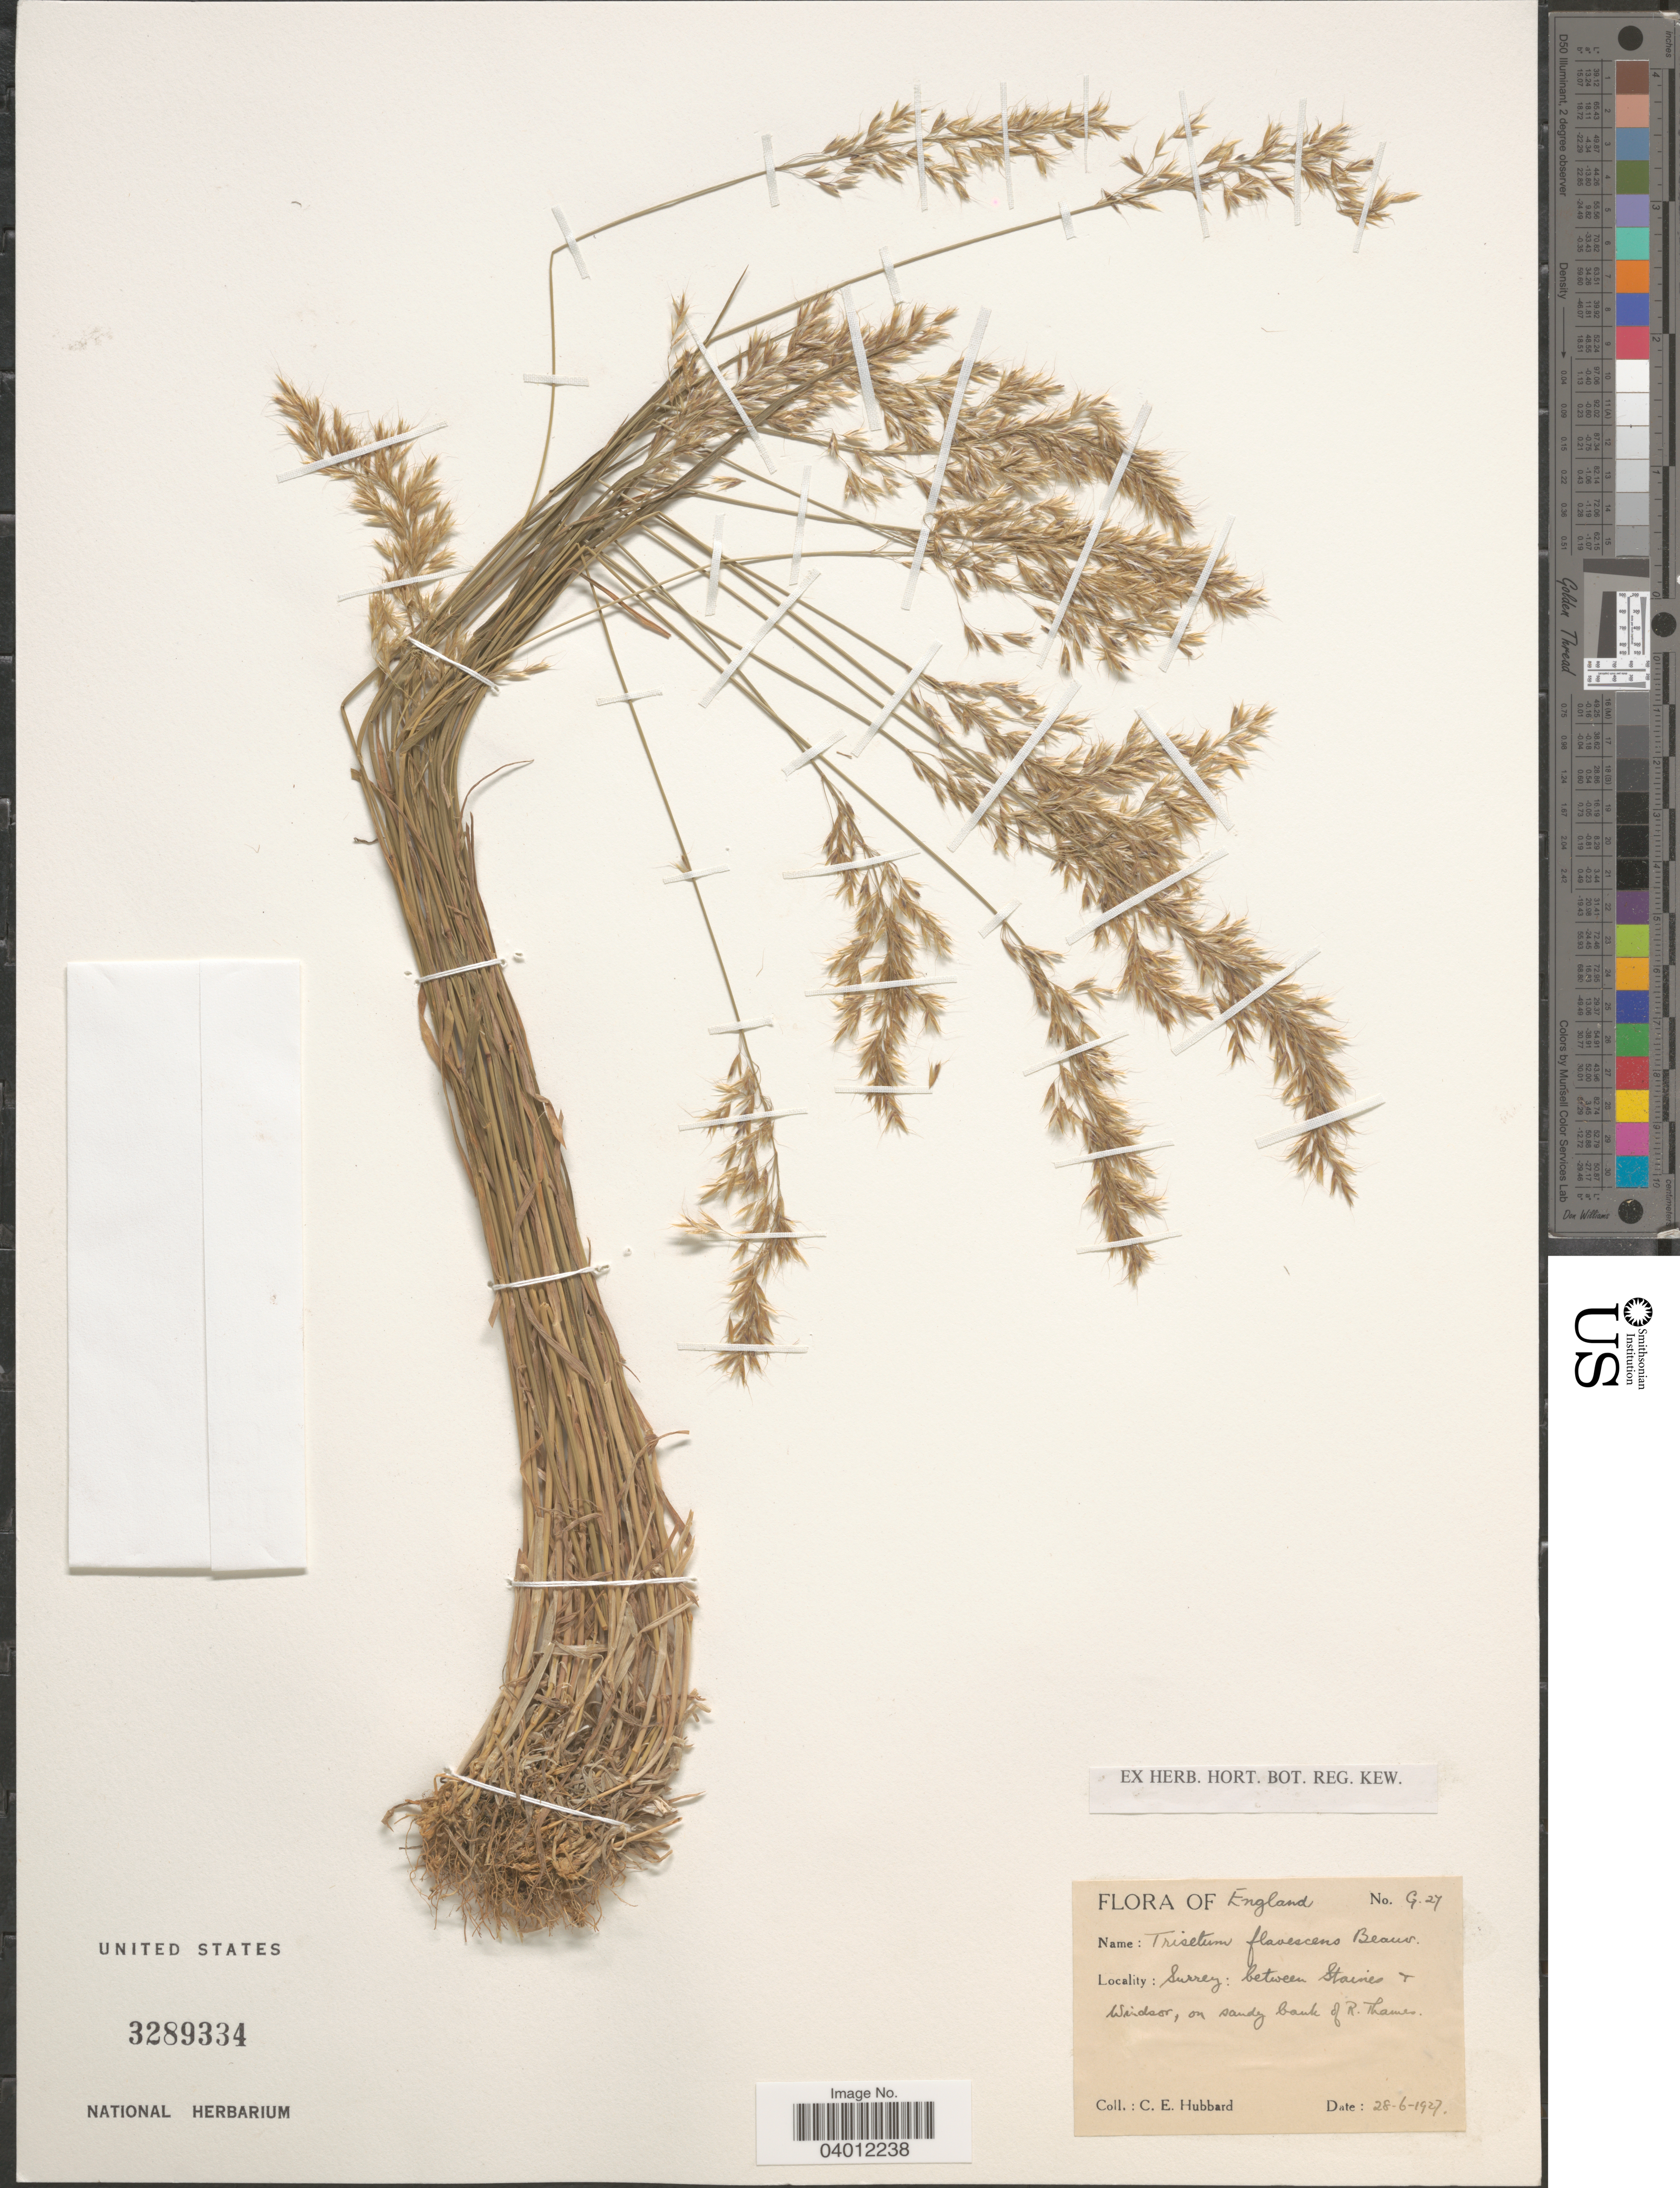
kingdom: Plantae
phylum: Tracheophyta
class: Liliopsida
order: Poales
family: Poaceae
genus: Trisetum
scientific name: Trisetum flavescens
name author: (L.) P. Beauv.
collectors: C. E. Hubbard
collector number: G27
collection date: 1927-06-28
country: United Kingdom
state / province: England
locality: Surrey: between Staines & Windsor, on sandy bank of R. Thames.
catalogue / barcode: US 3289334